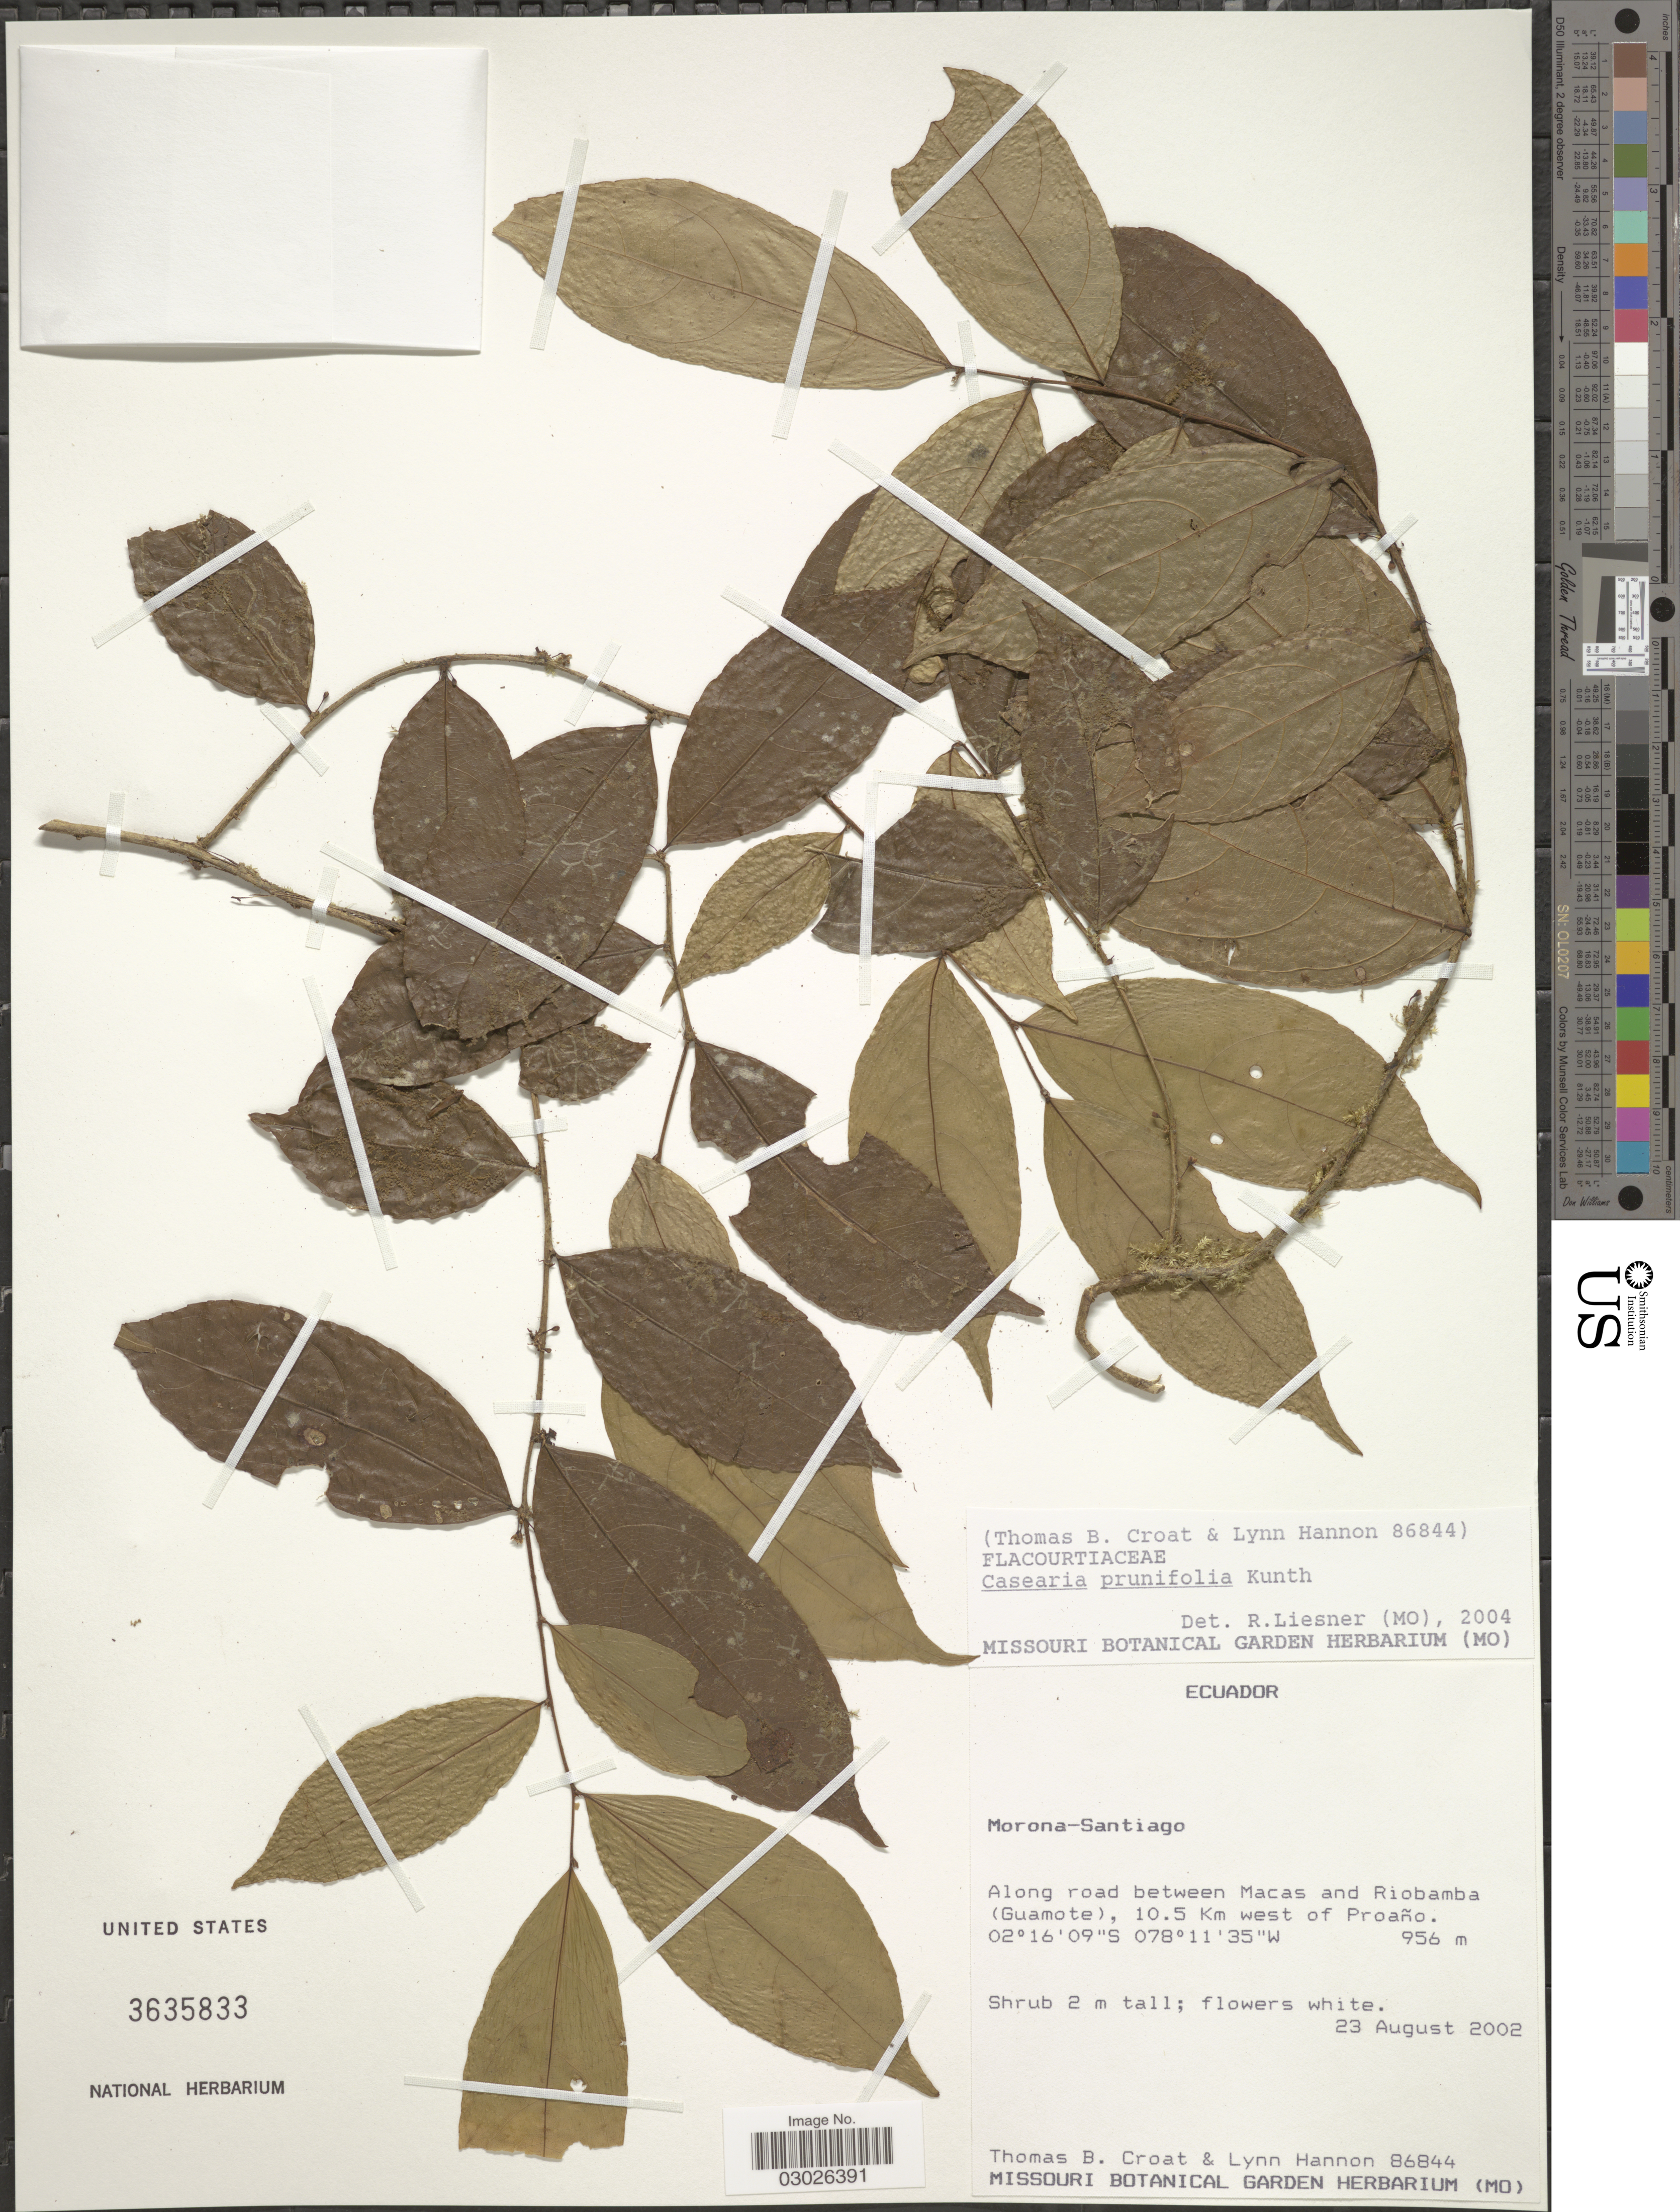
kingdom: Plantae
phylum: Tracheophyta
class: Magnoliopsida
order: Malpighiales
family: Salicaceae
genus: Casearia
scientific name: Casearia prunifolia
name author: Kunth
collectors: T. B. Croat & L. Hannon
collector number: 86844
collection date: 2002-08-23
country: Ecuador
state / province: Morona-Santiago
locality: Along road between Macas and Riobamba (Guamote), 10.5 Km west of Proaño.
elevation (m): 956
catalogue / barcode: US 3635833